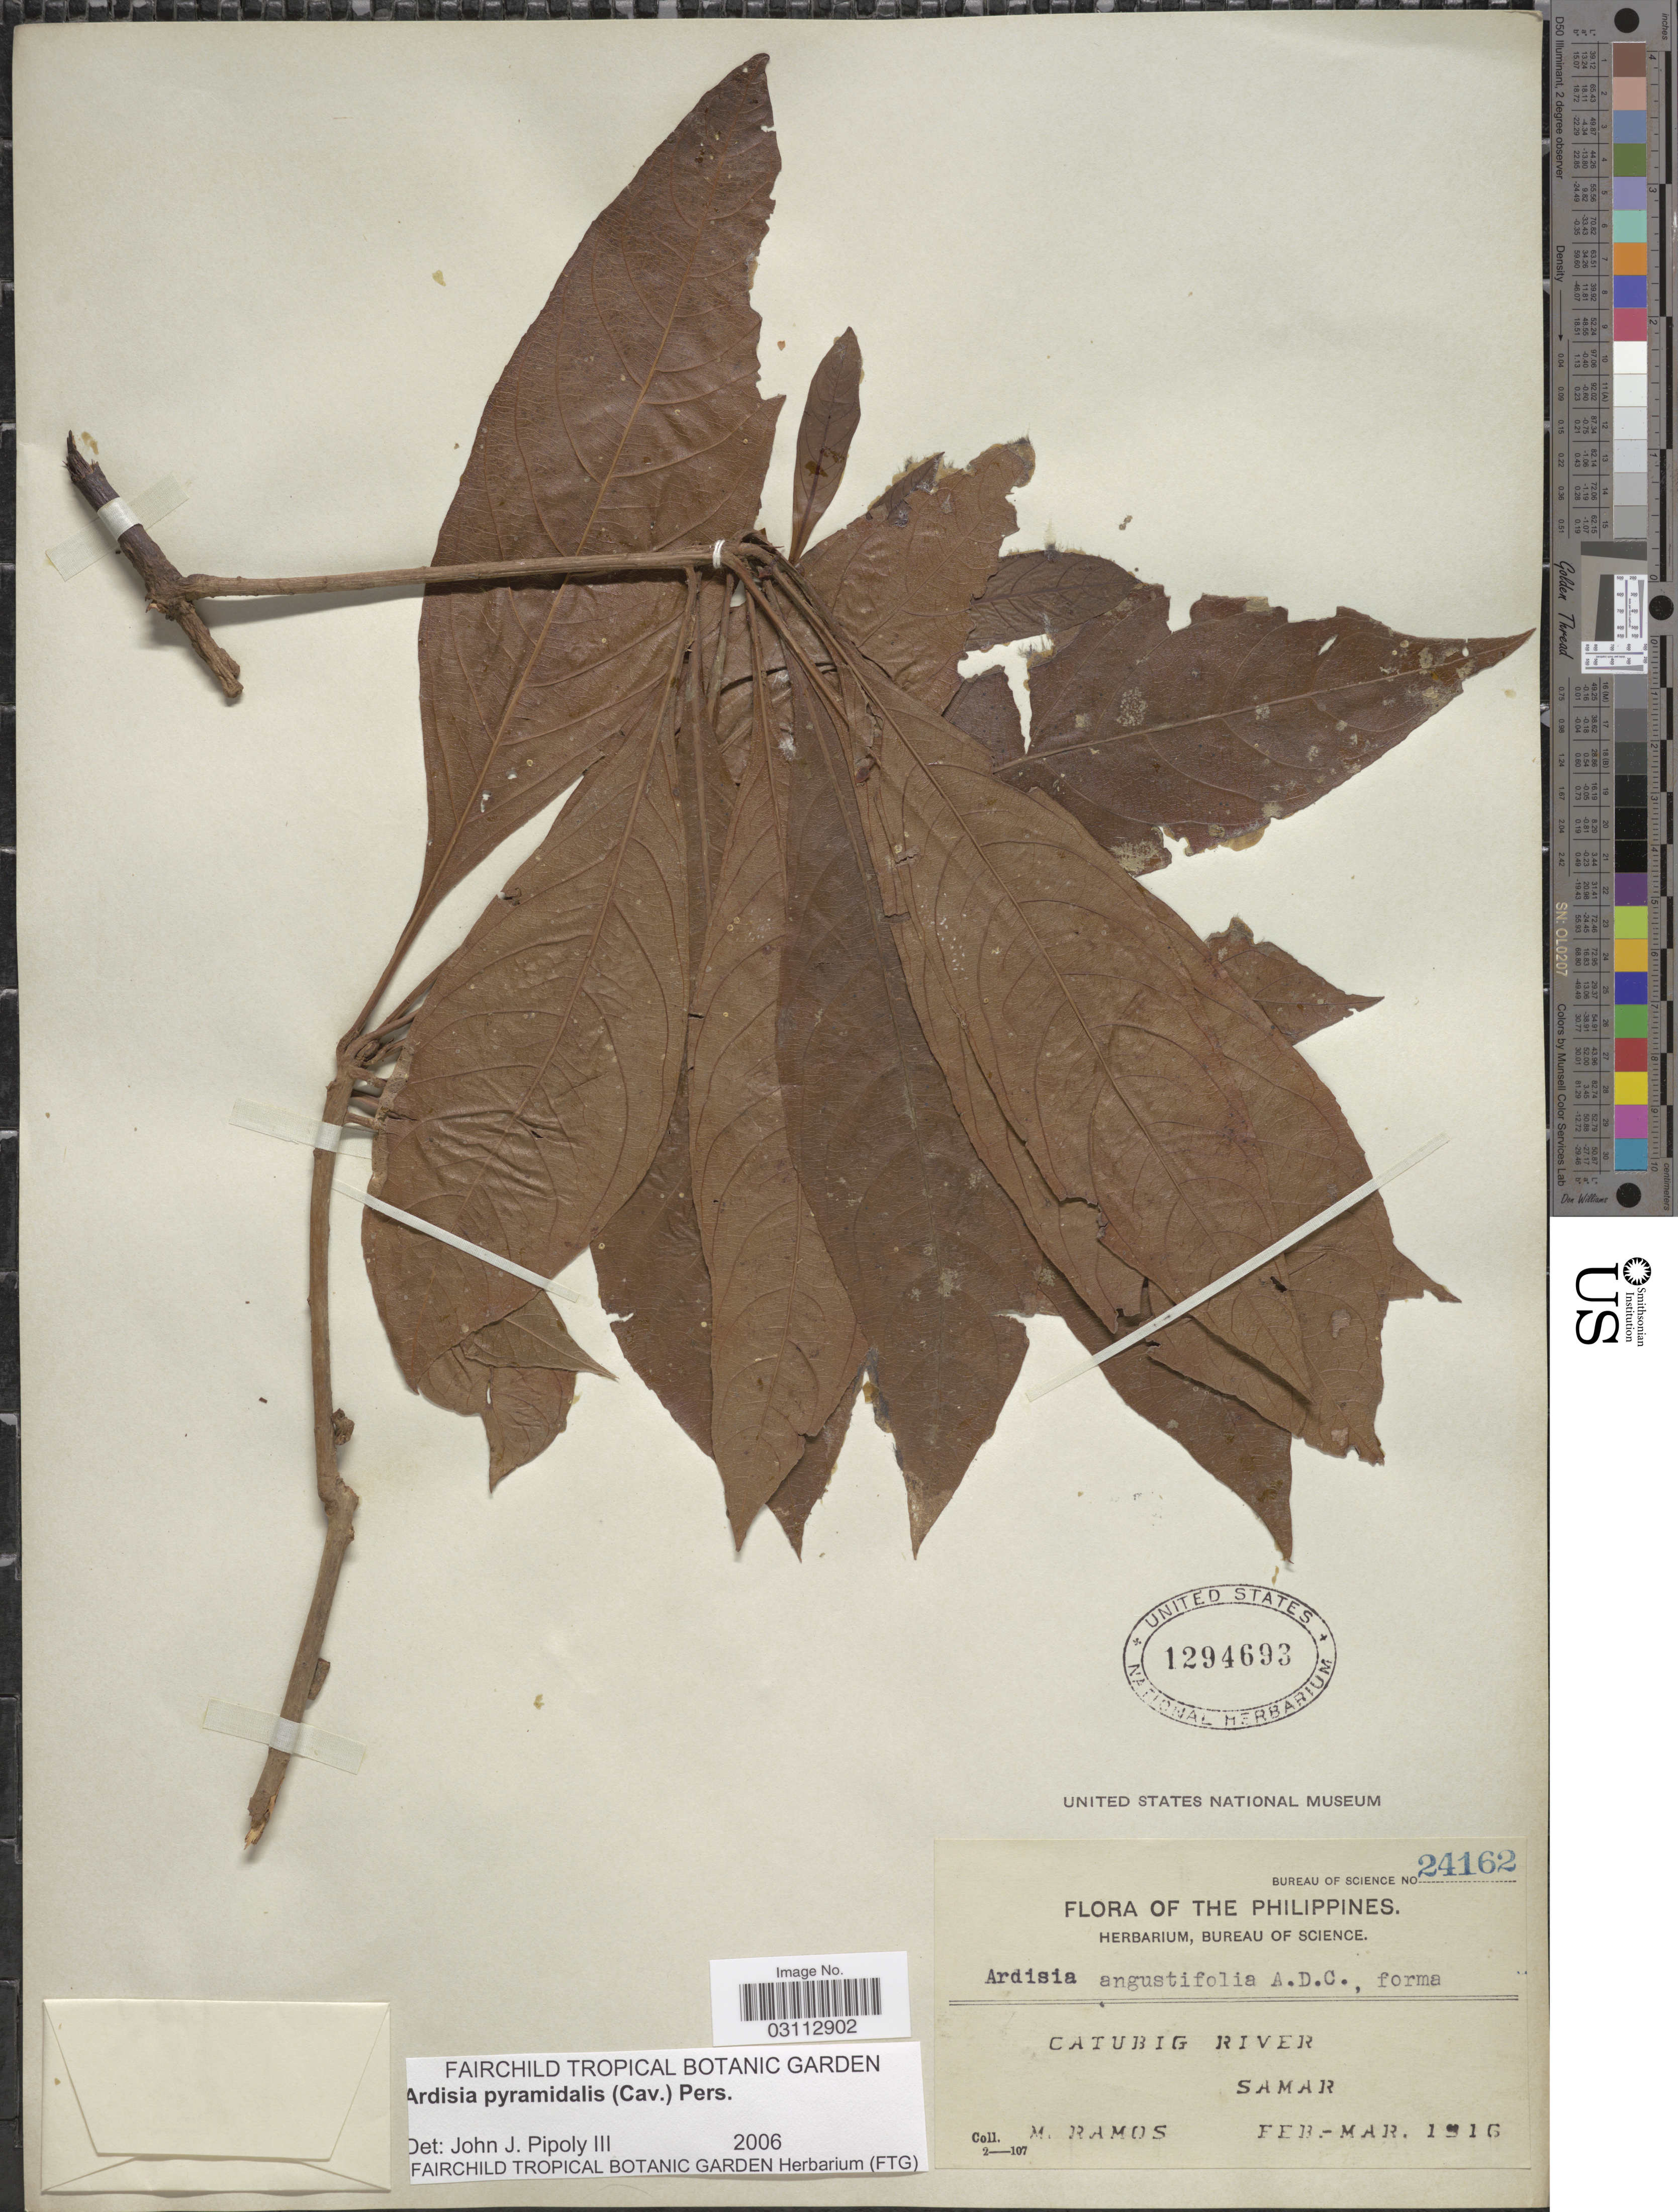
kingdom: Plantae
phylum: Tracheophyta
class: Magnoliopsida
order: Ericales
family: Primulaceae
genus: Ardisia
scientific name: Ardisia pyramidalis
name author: (Cav.) Pers.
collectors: M. Ramos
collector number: Bureau of Science 24162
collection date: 1916-02/1916-03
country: Philippines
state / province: Eastern Visayas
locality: Catubig River. Samar.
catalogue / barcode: US 1294693